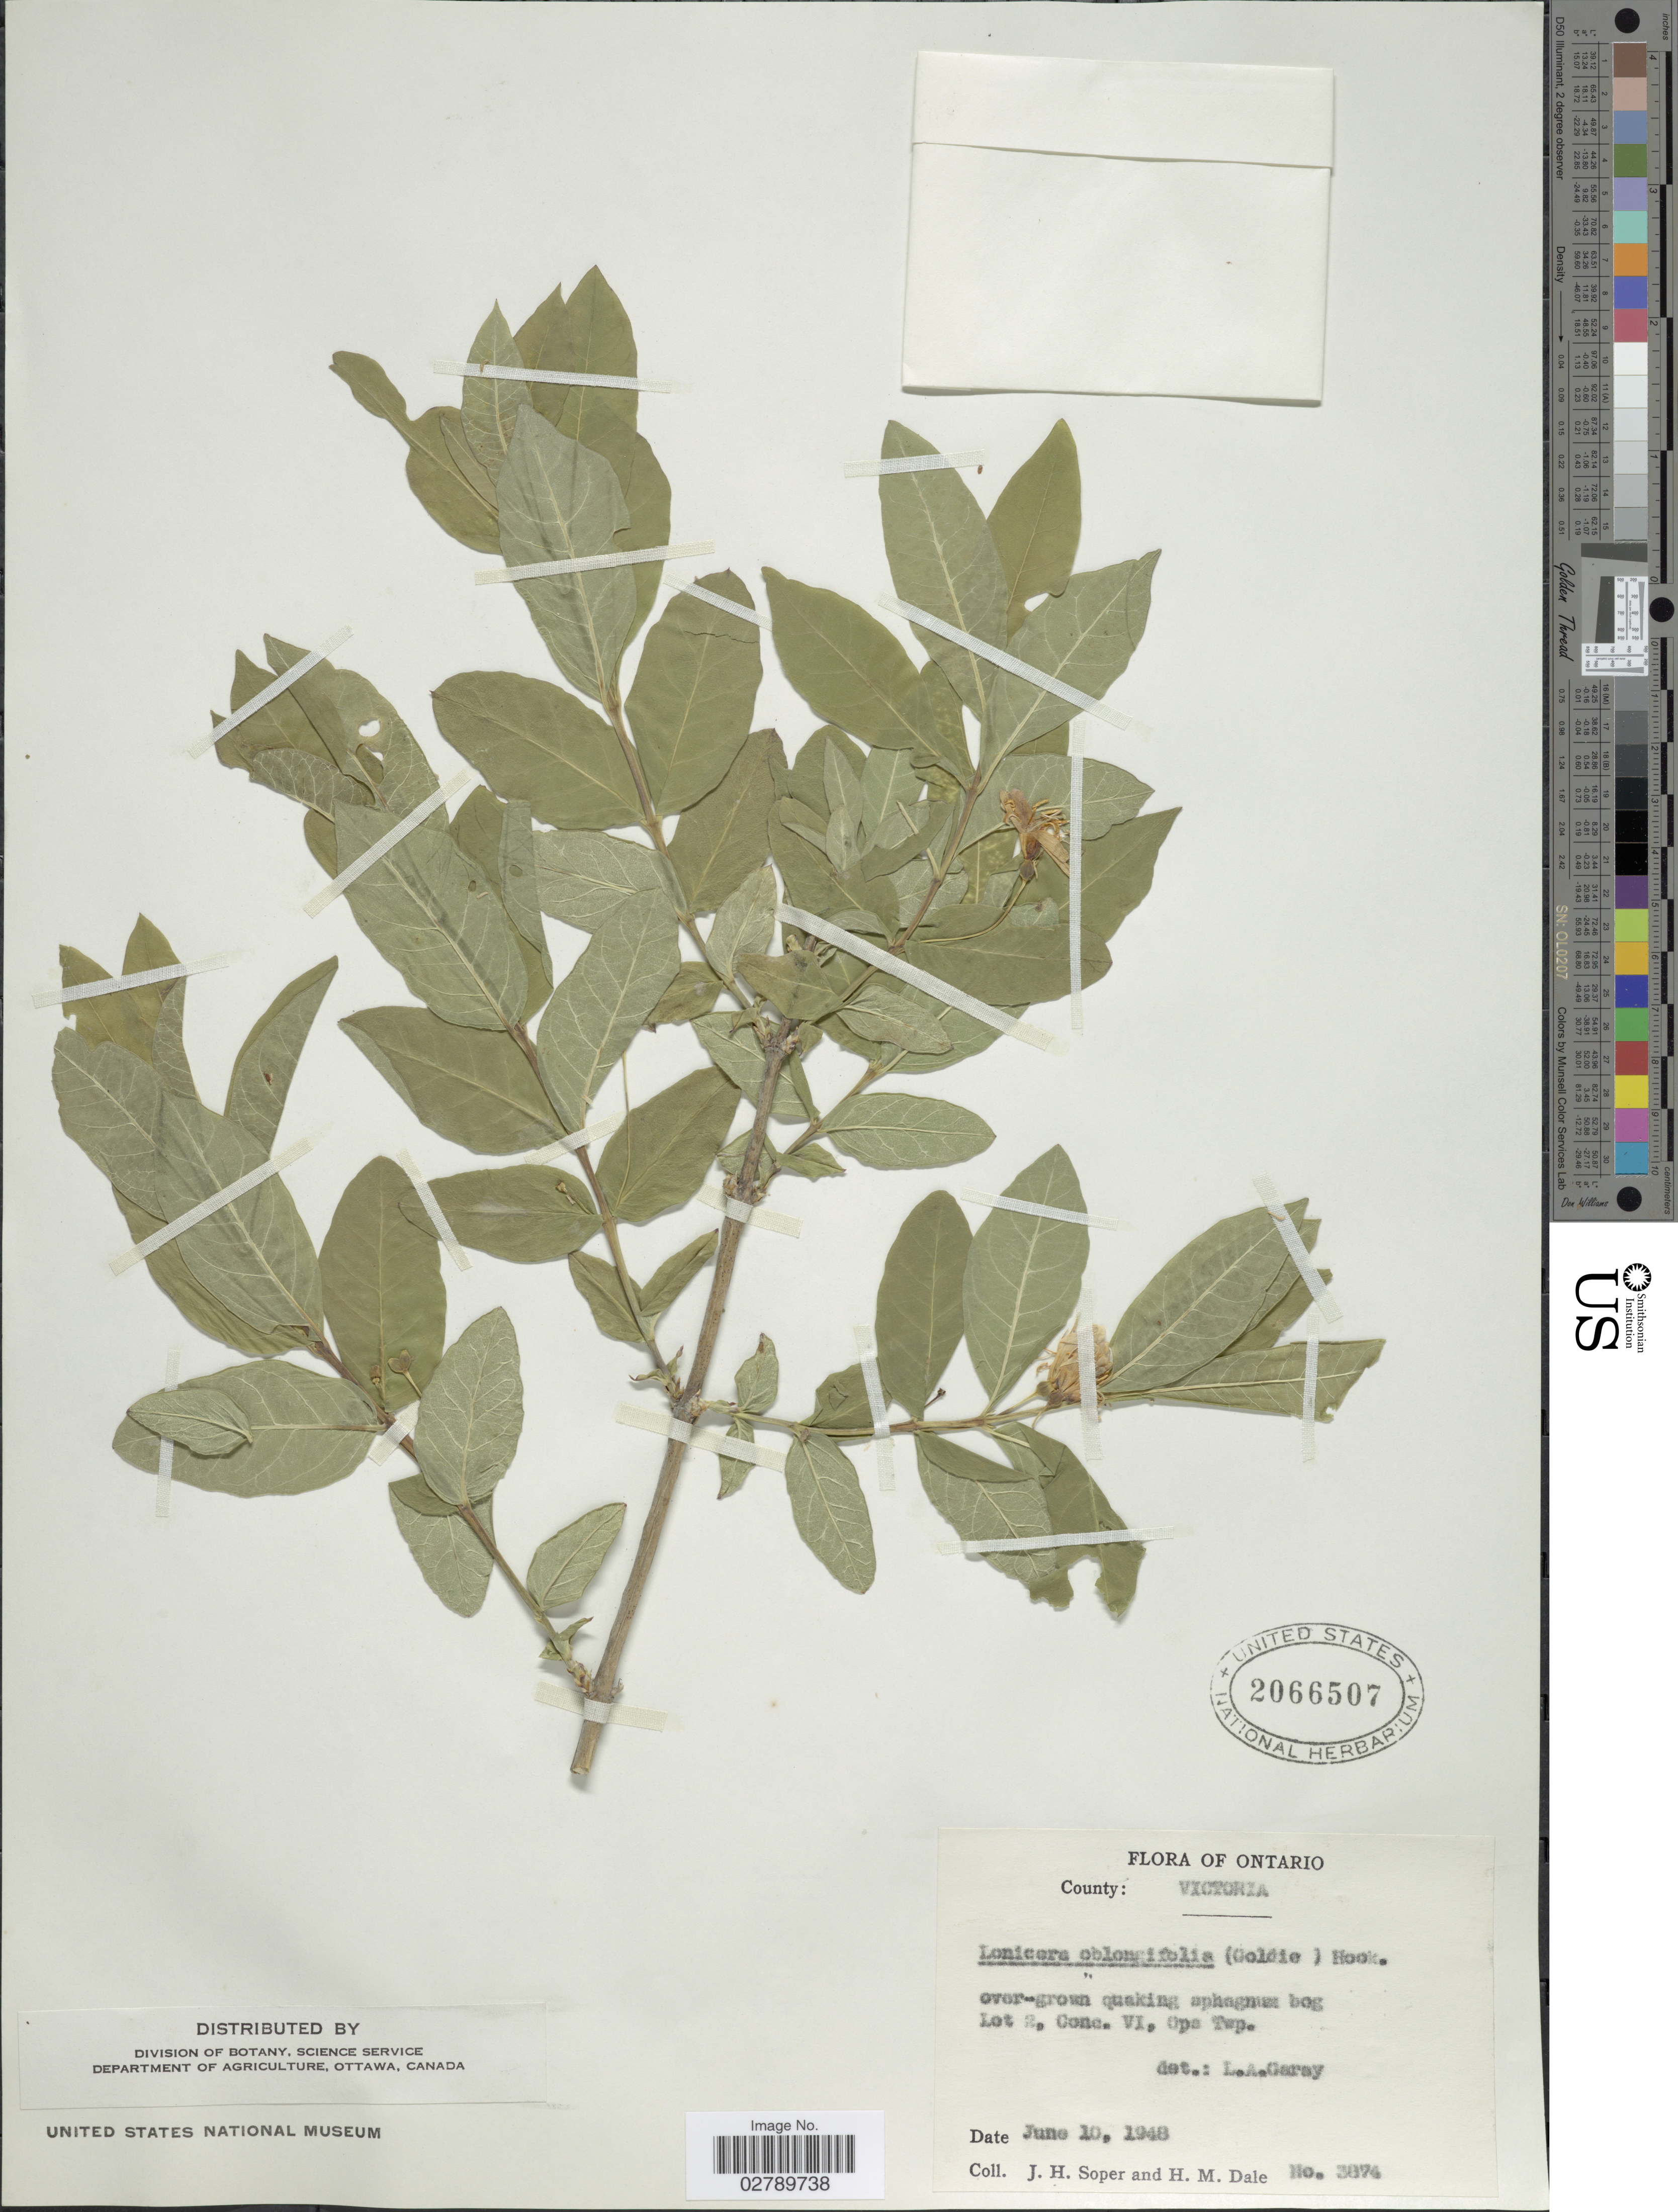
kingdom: Plantae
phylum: Tracheophyta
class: Magnoliopsida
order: Dipsacales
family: Caprifoliaceae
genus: Lonicera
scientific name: Lonicera oblongifolia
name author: Hook.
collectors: J. H. Soper & H. M. Dale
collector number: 3874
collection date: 1948-06-10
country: Canada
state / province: Ontario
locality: County: Victoria. Lot 2. Conc. VI, Ops Twp.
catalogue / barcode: US 2066507